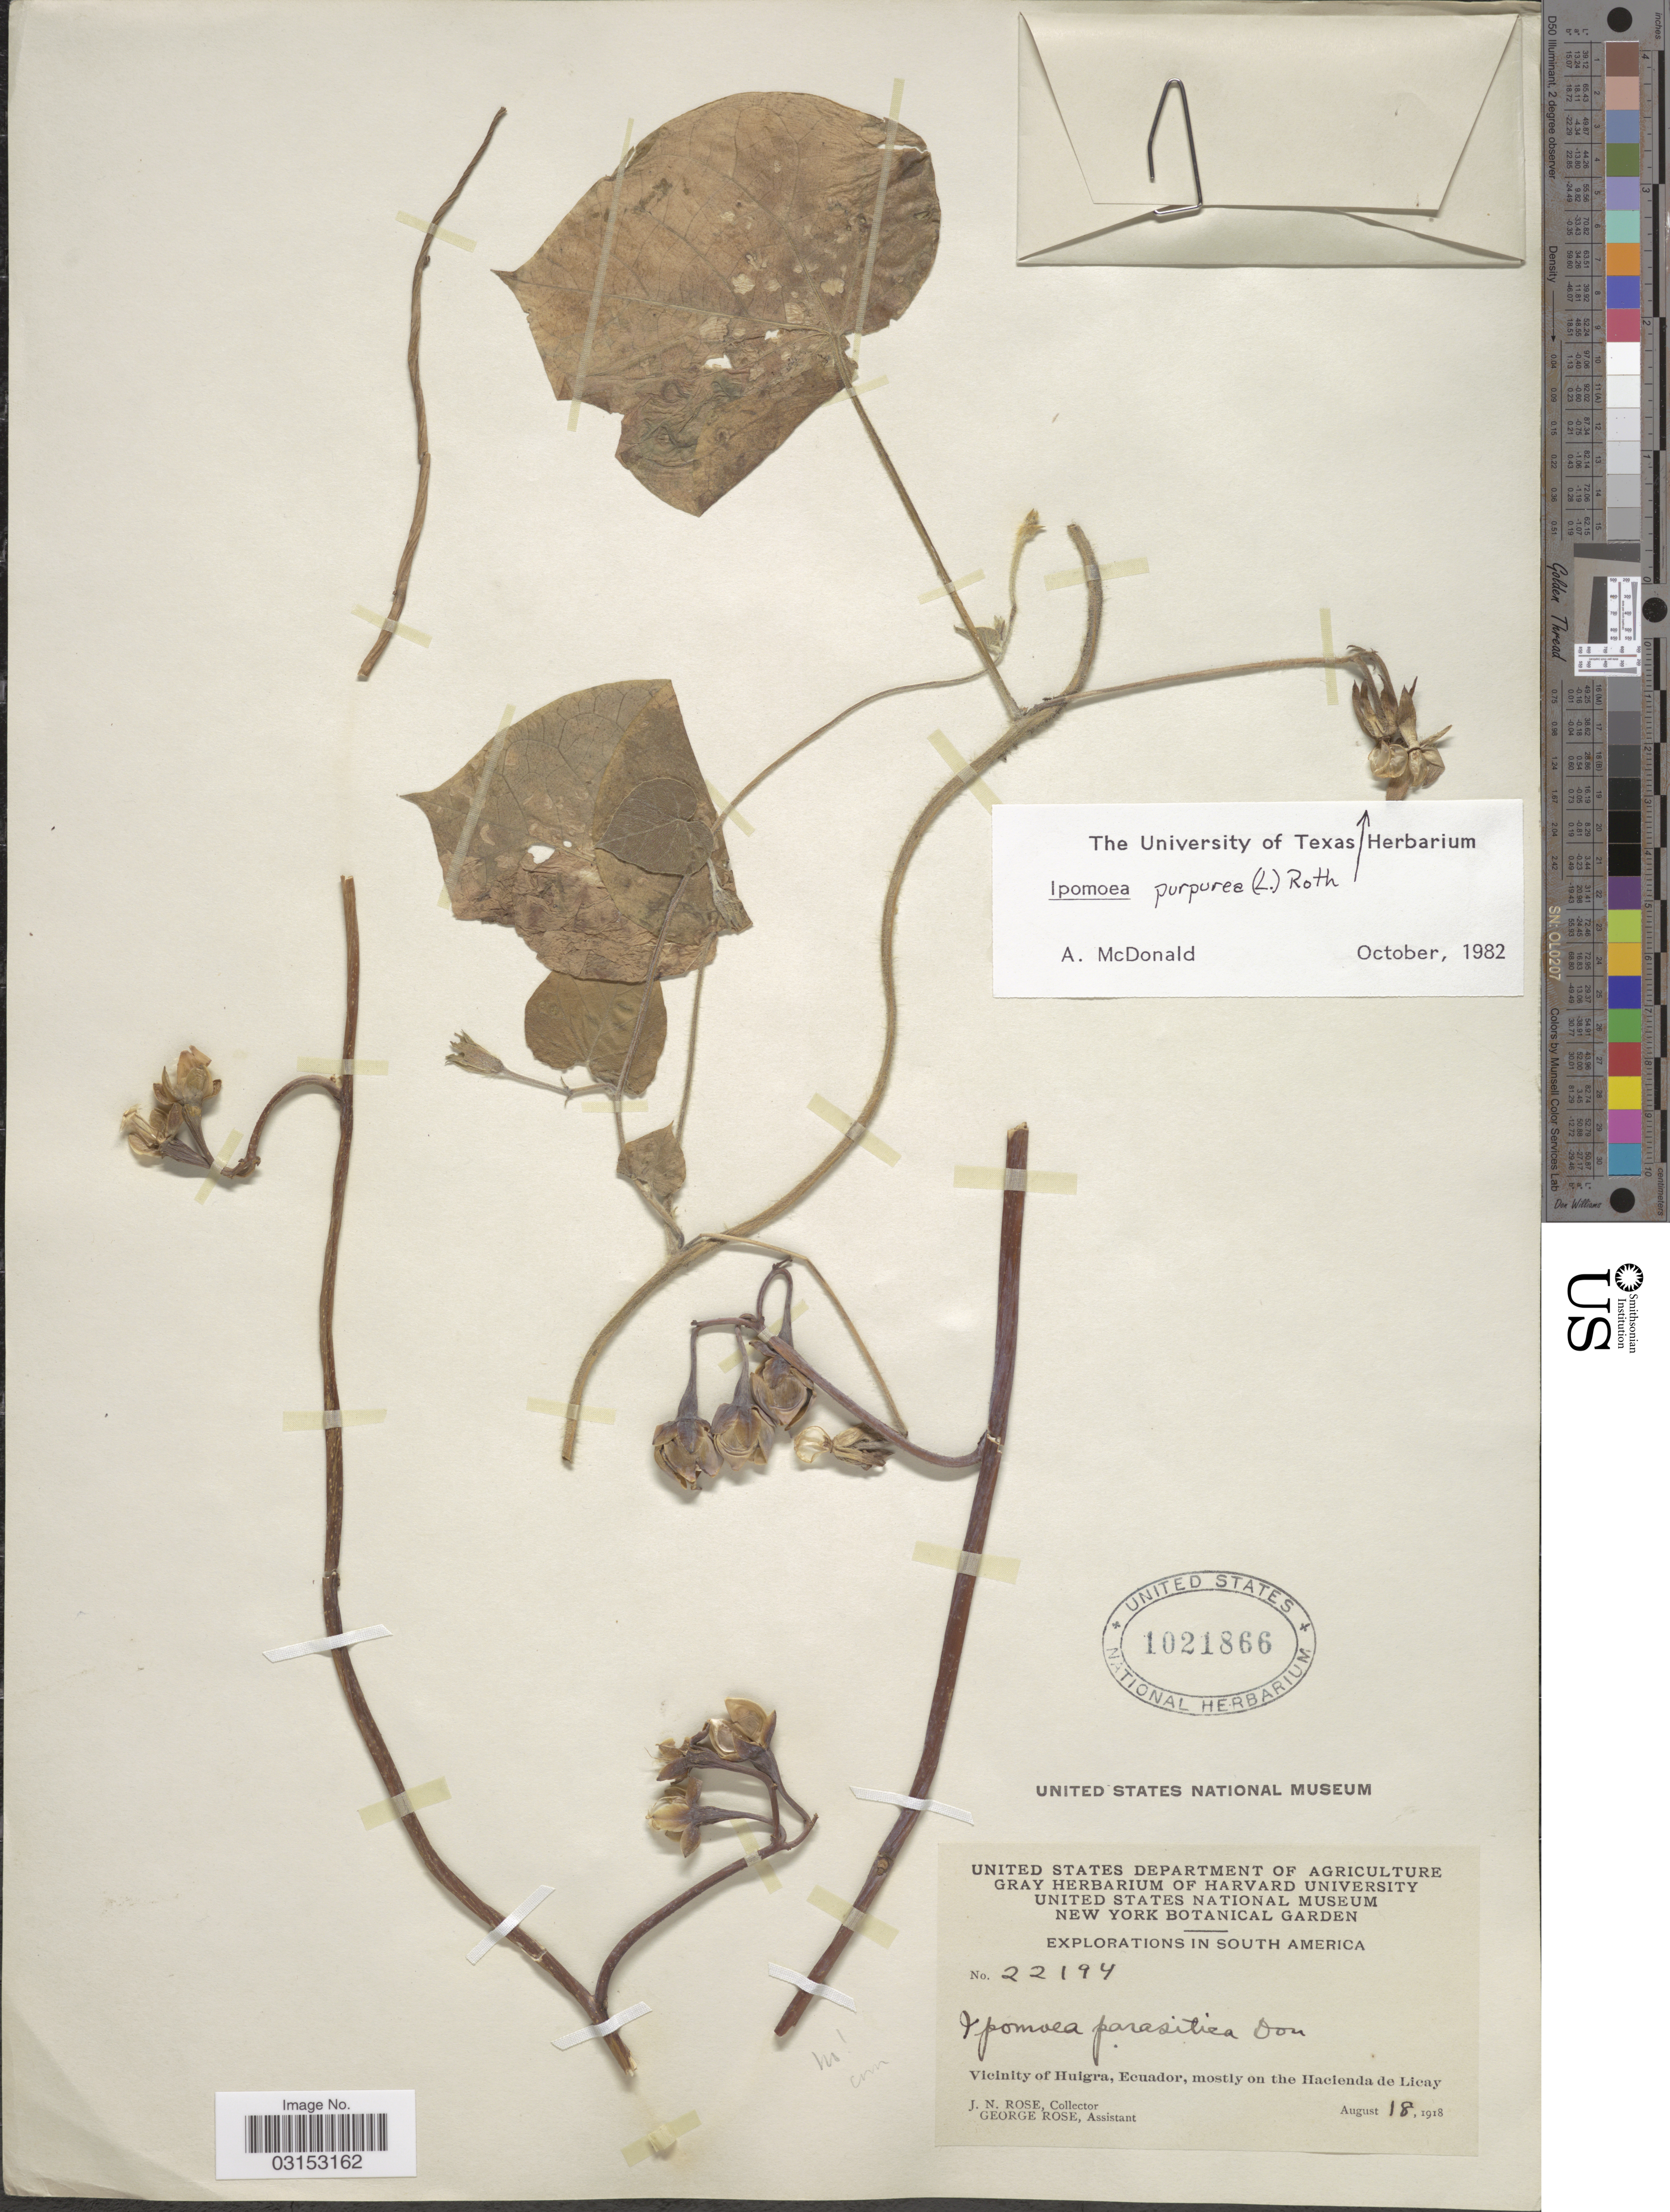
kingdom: Plantae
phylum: Tracheophyta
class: Magnoliopsida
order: Solanales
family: Convolvulaceae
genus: Ipomoea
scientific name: Ipomoea purpurea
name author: (L.) Roth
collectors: J. N. Rose & G. Rose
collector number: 22194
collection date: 1918-08-18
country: Ecuador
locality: Vicinity of Huigra, mostly on the Hacienda de Licay.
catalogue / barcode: US 1021866